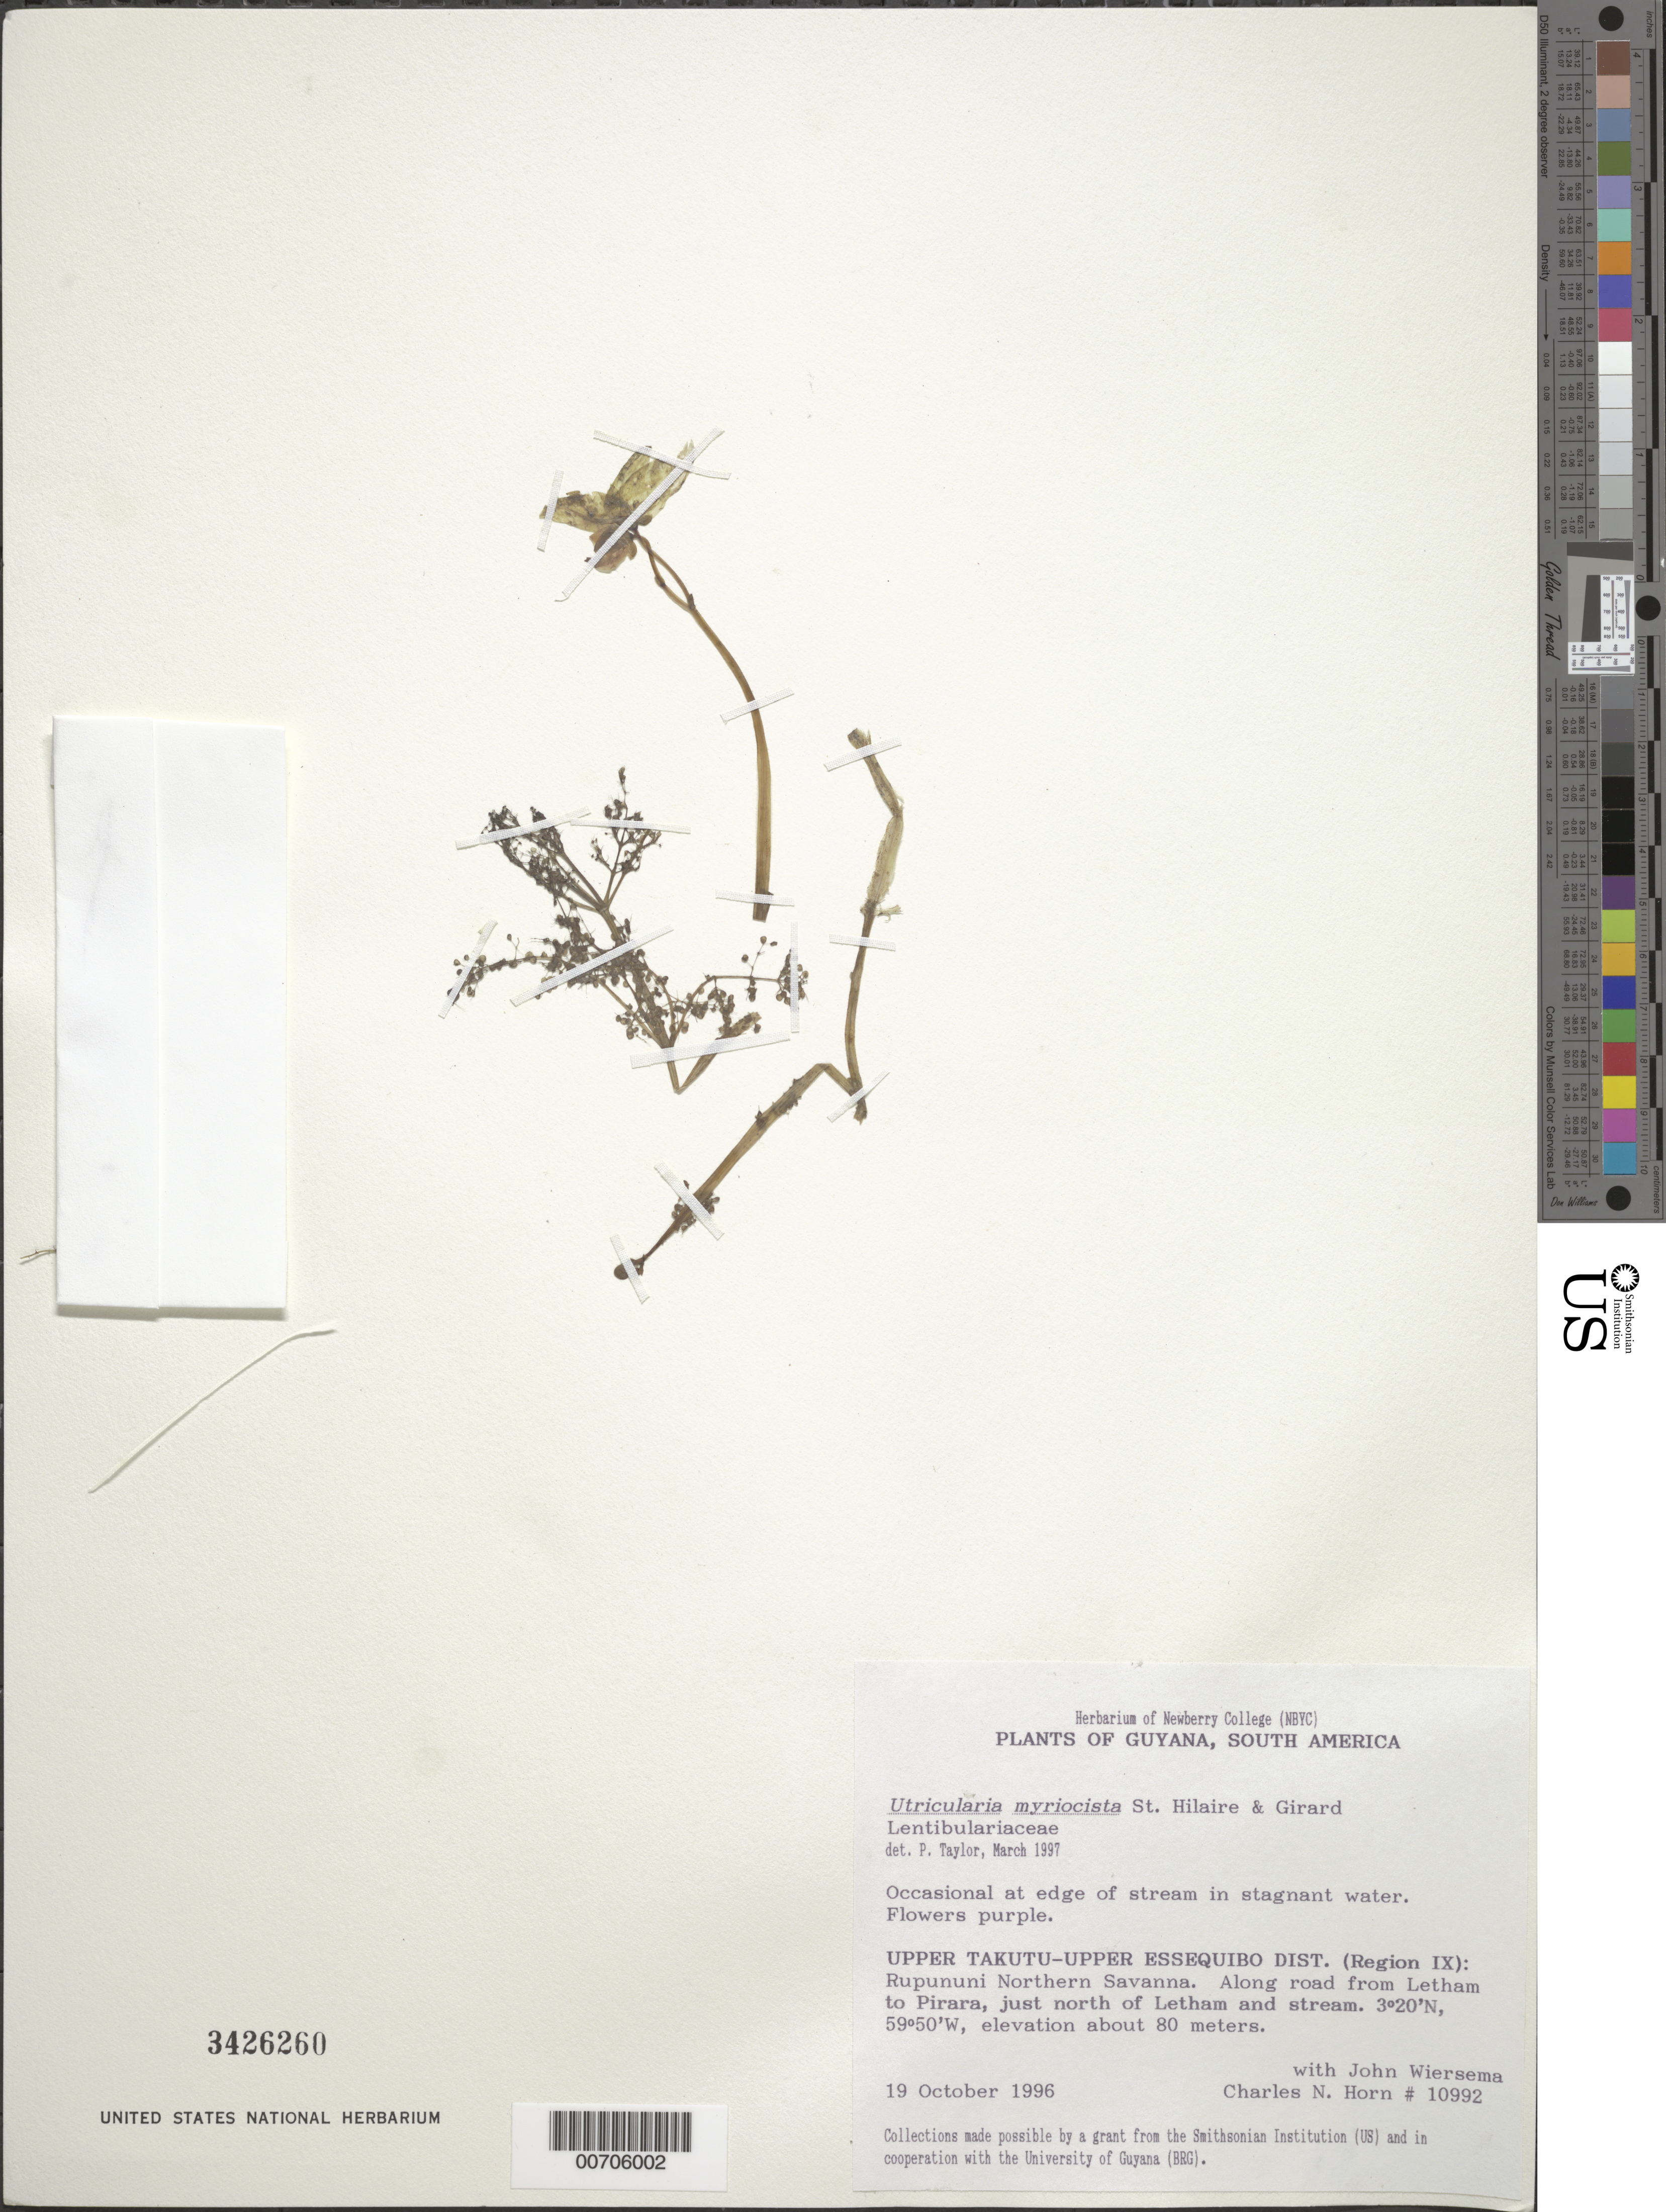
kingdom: Plantae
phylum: Tracheophyta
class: Magnoliopsida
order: Lamiales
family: Lentibulariaceae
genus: Utricularia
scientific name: Utricularia myriocista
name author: A. St.-Hil. & Girard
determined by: Taylor, P.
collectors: C. N. Horn & J. H. Wiersema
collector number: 10992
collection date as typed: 19-Oct-96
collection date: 1996-10-19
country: Guyana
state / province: U. Takutu-U. Essequibo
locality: Rupununi Northern Savanna, road from Lethem to Pirara, just N of Lethem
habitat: Edge of stream in stagnant water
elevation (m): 80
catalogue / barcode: US 3426260